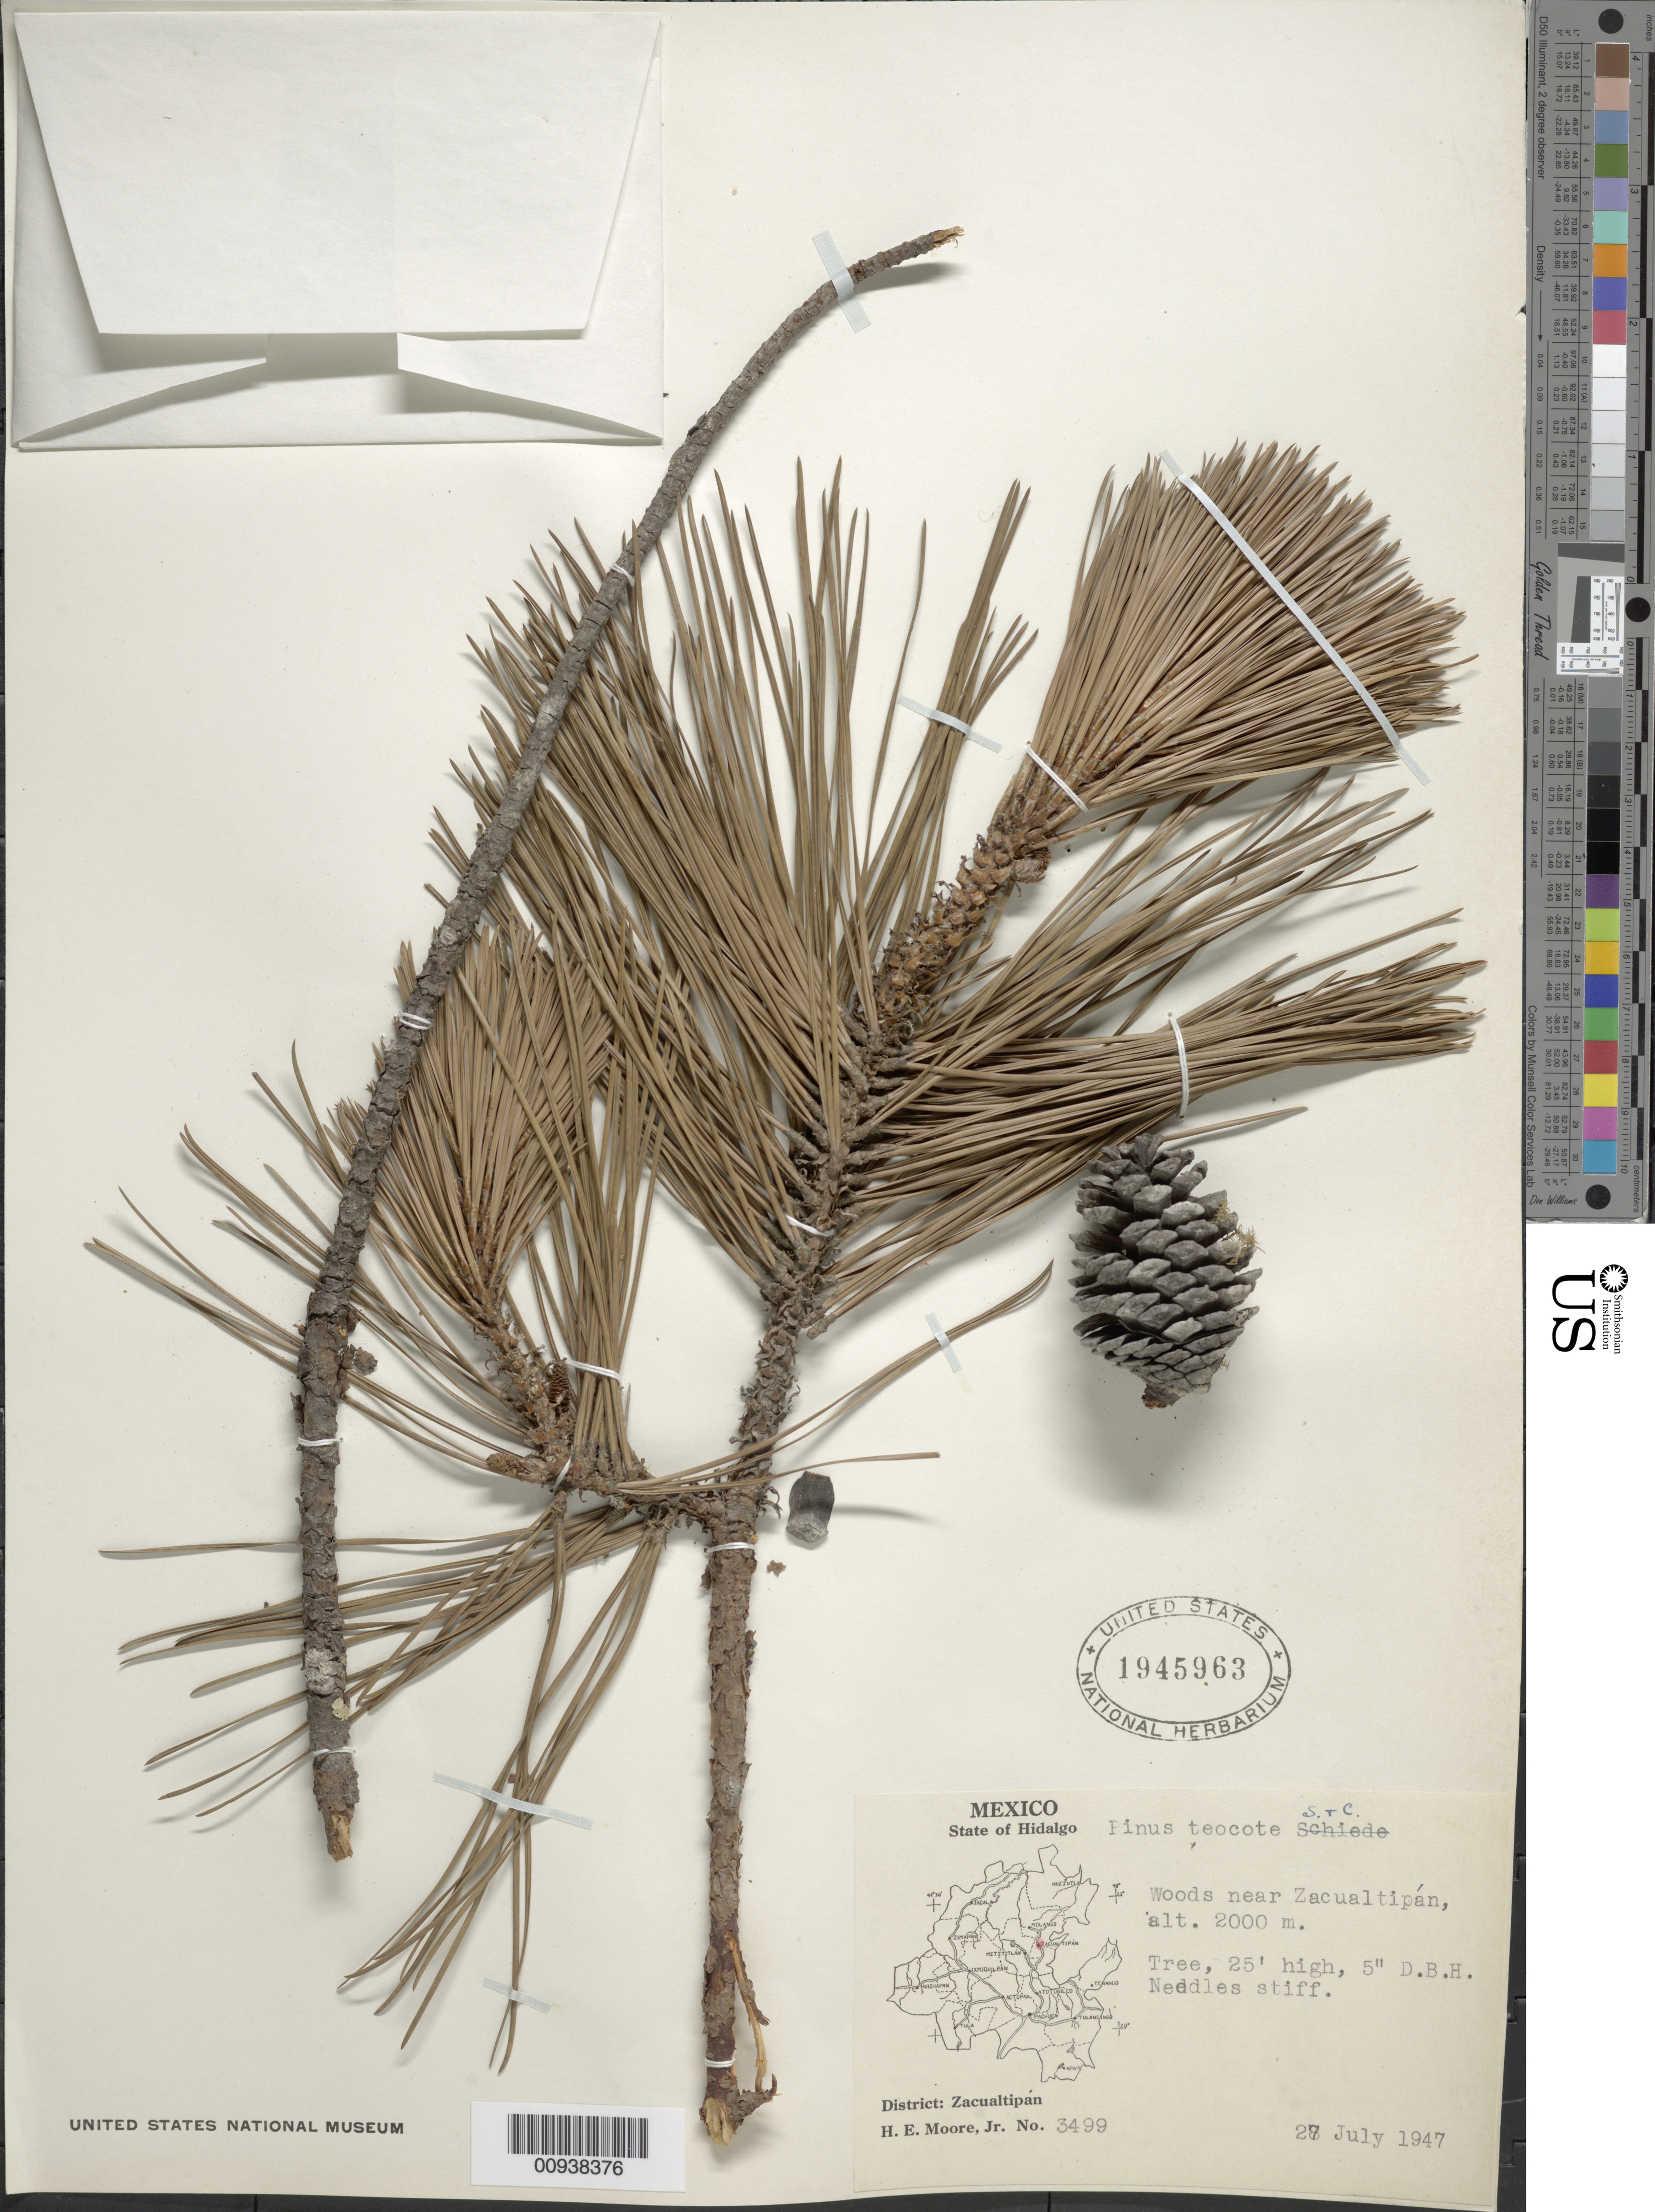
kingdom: Plantae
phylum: Tracheophyta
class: Pinopsida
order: Pinales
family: Pinaceae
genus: Pinus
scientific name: Pinus teocote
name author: Schltdl. & Cham.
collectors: H. E. Moore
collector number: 3499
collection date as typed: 27 Jul 1947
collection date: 1947-07-27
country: Mexico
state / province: Hidalgo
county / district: Zacualtipán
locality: Near Zacualtipán.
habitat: Woods.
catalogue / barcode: US 1945963